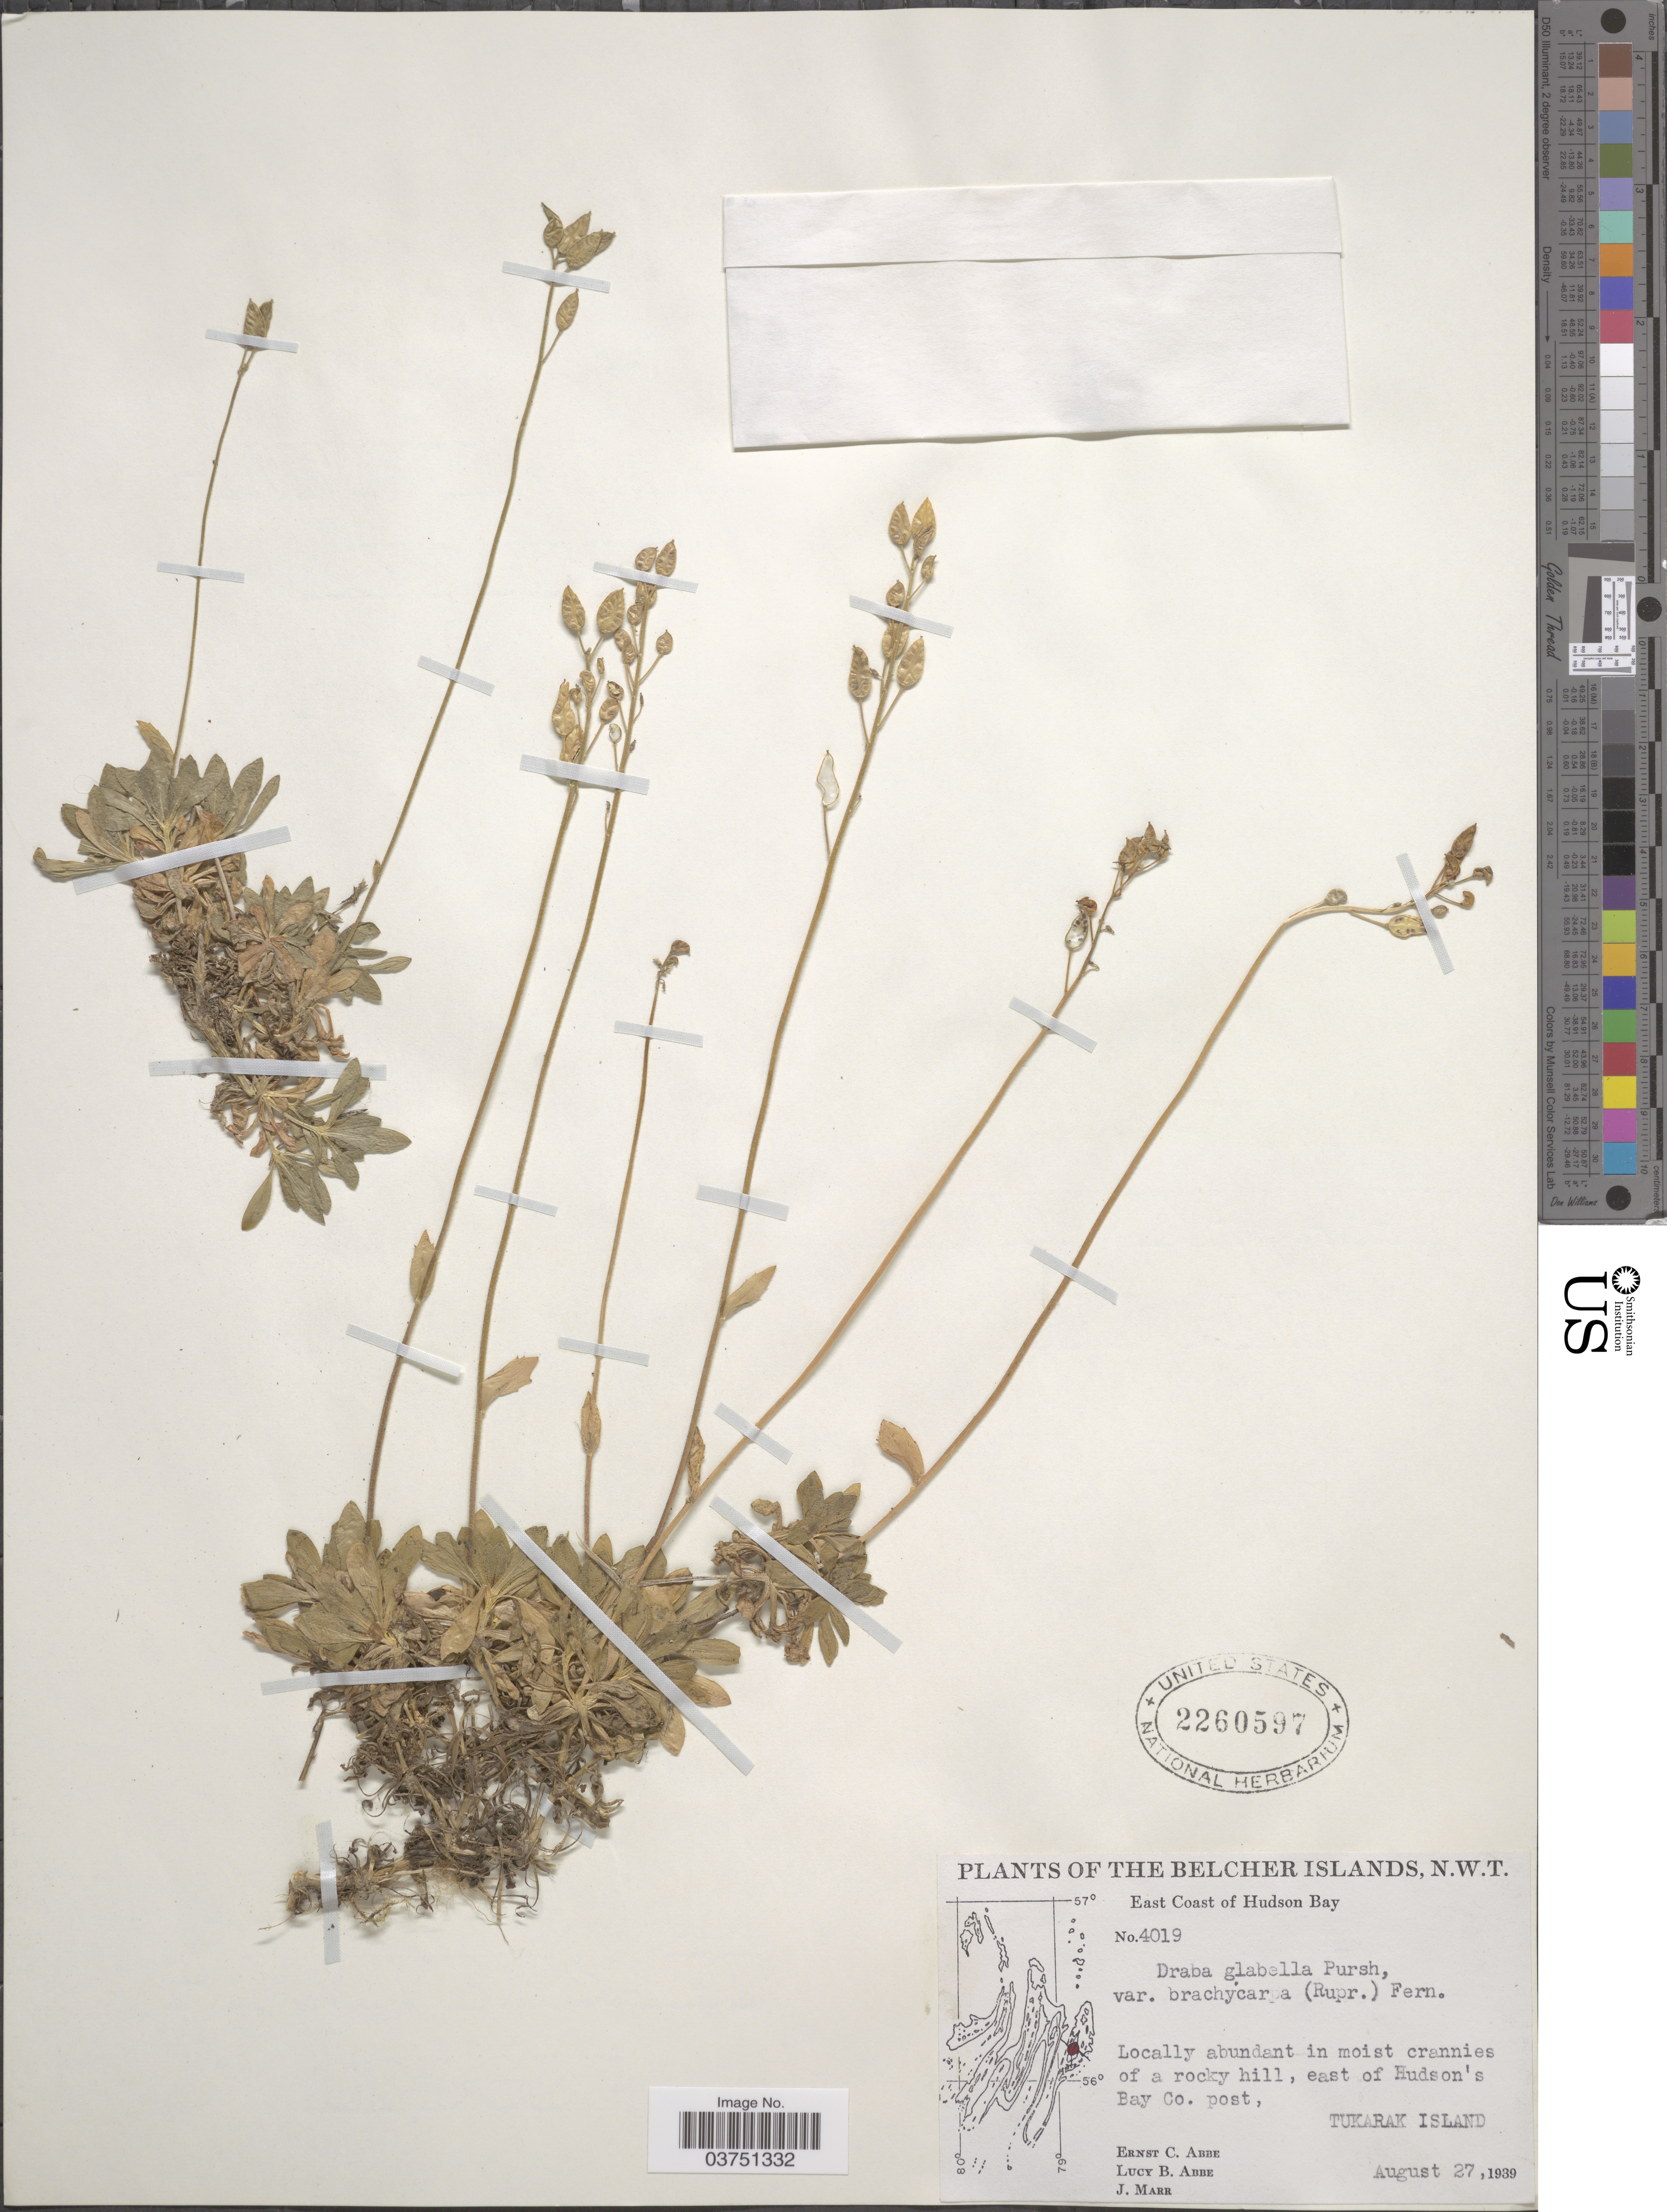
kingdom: Plantae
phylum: Tracheophyta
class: Magnoliopsida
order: Brassicales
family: Brassicaceae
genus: Draba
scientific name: Draba glabella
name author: Pursh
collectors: E. C. Abbe, L. B. Abbe & J. Marr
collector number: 4019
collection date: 1939-08-27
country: Canada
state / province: Northwest Territories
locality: The Belcher Islands, N.W.T. East Coast of Hudson Bay; east of Hudson's Bay Co. post. Tukarak Island.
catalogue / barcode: US 2260597